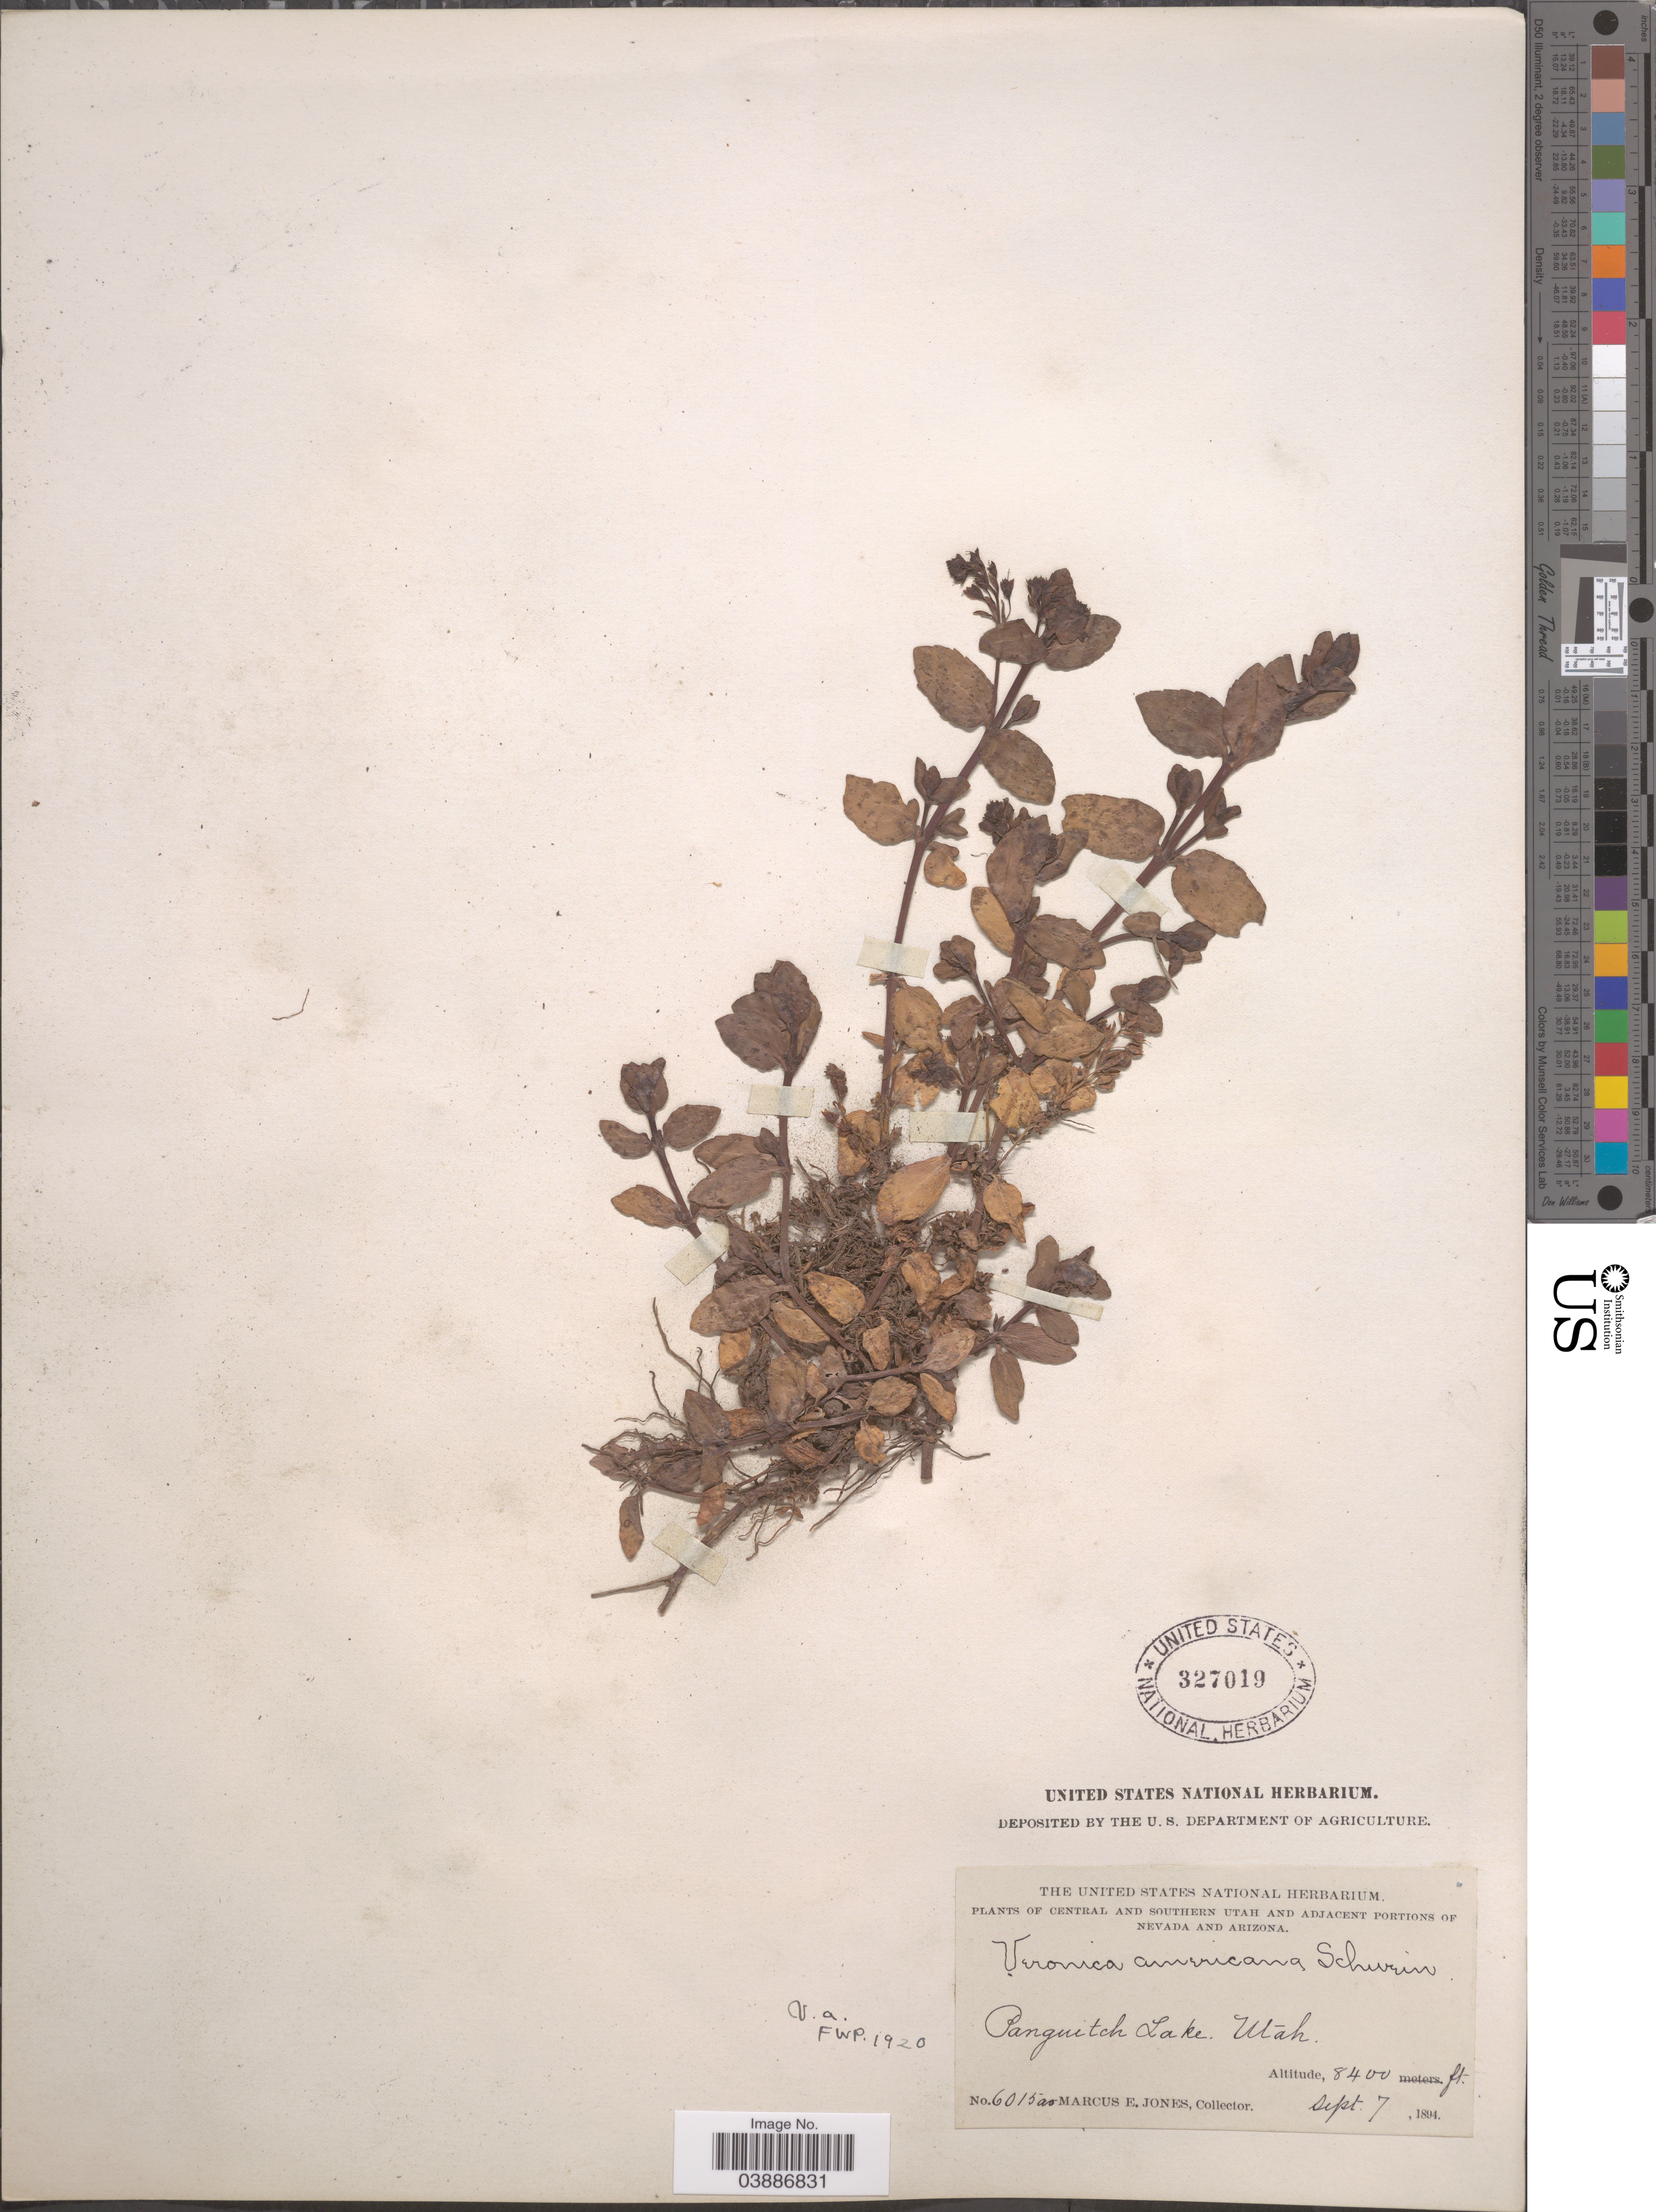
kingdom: Plantae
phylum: Tracheophyta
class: Magnoliopsida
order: Lamiales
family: Plantaginaceae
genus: Veronica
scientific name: Veronica americana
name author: Schwein. ex Benth.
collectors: M. E. Jones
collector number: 6015as*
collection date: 1894-09-07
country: United States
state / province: Utah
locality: Central and Southern Utah. Panguitch Lake.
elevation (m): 2560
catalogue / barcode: US 327019